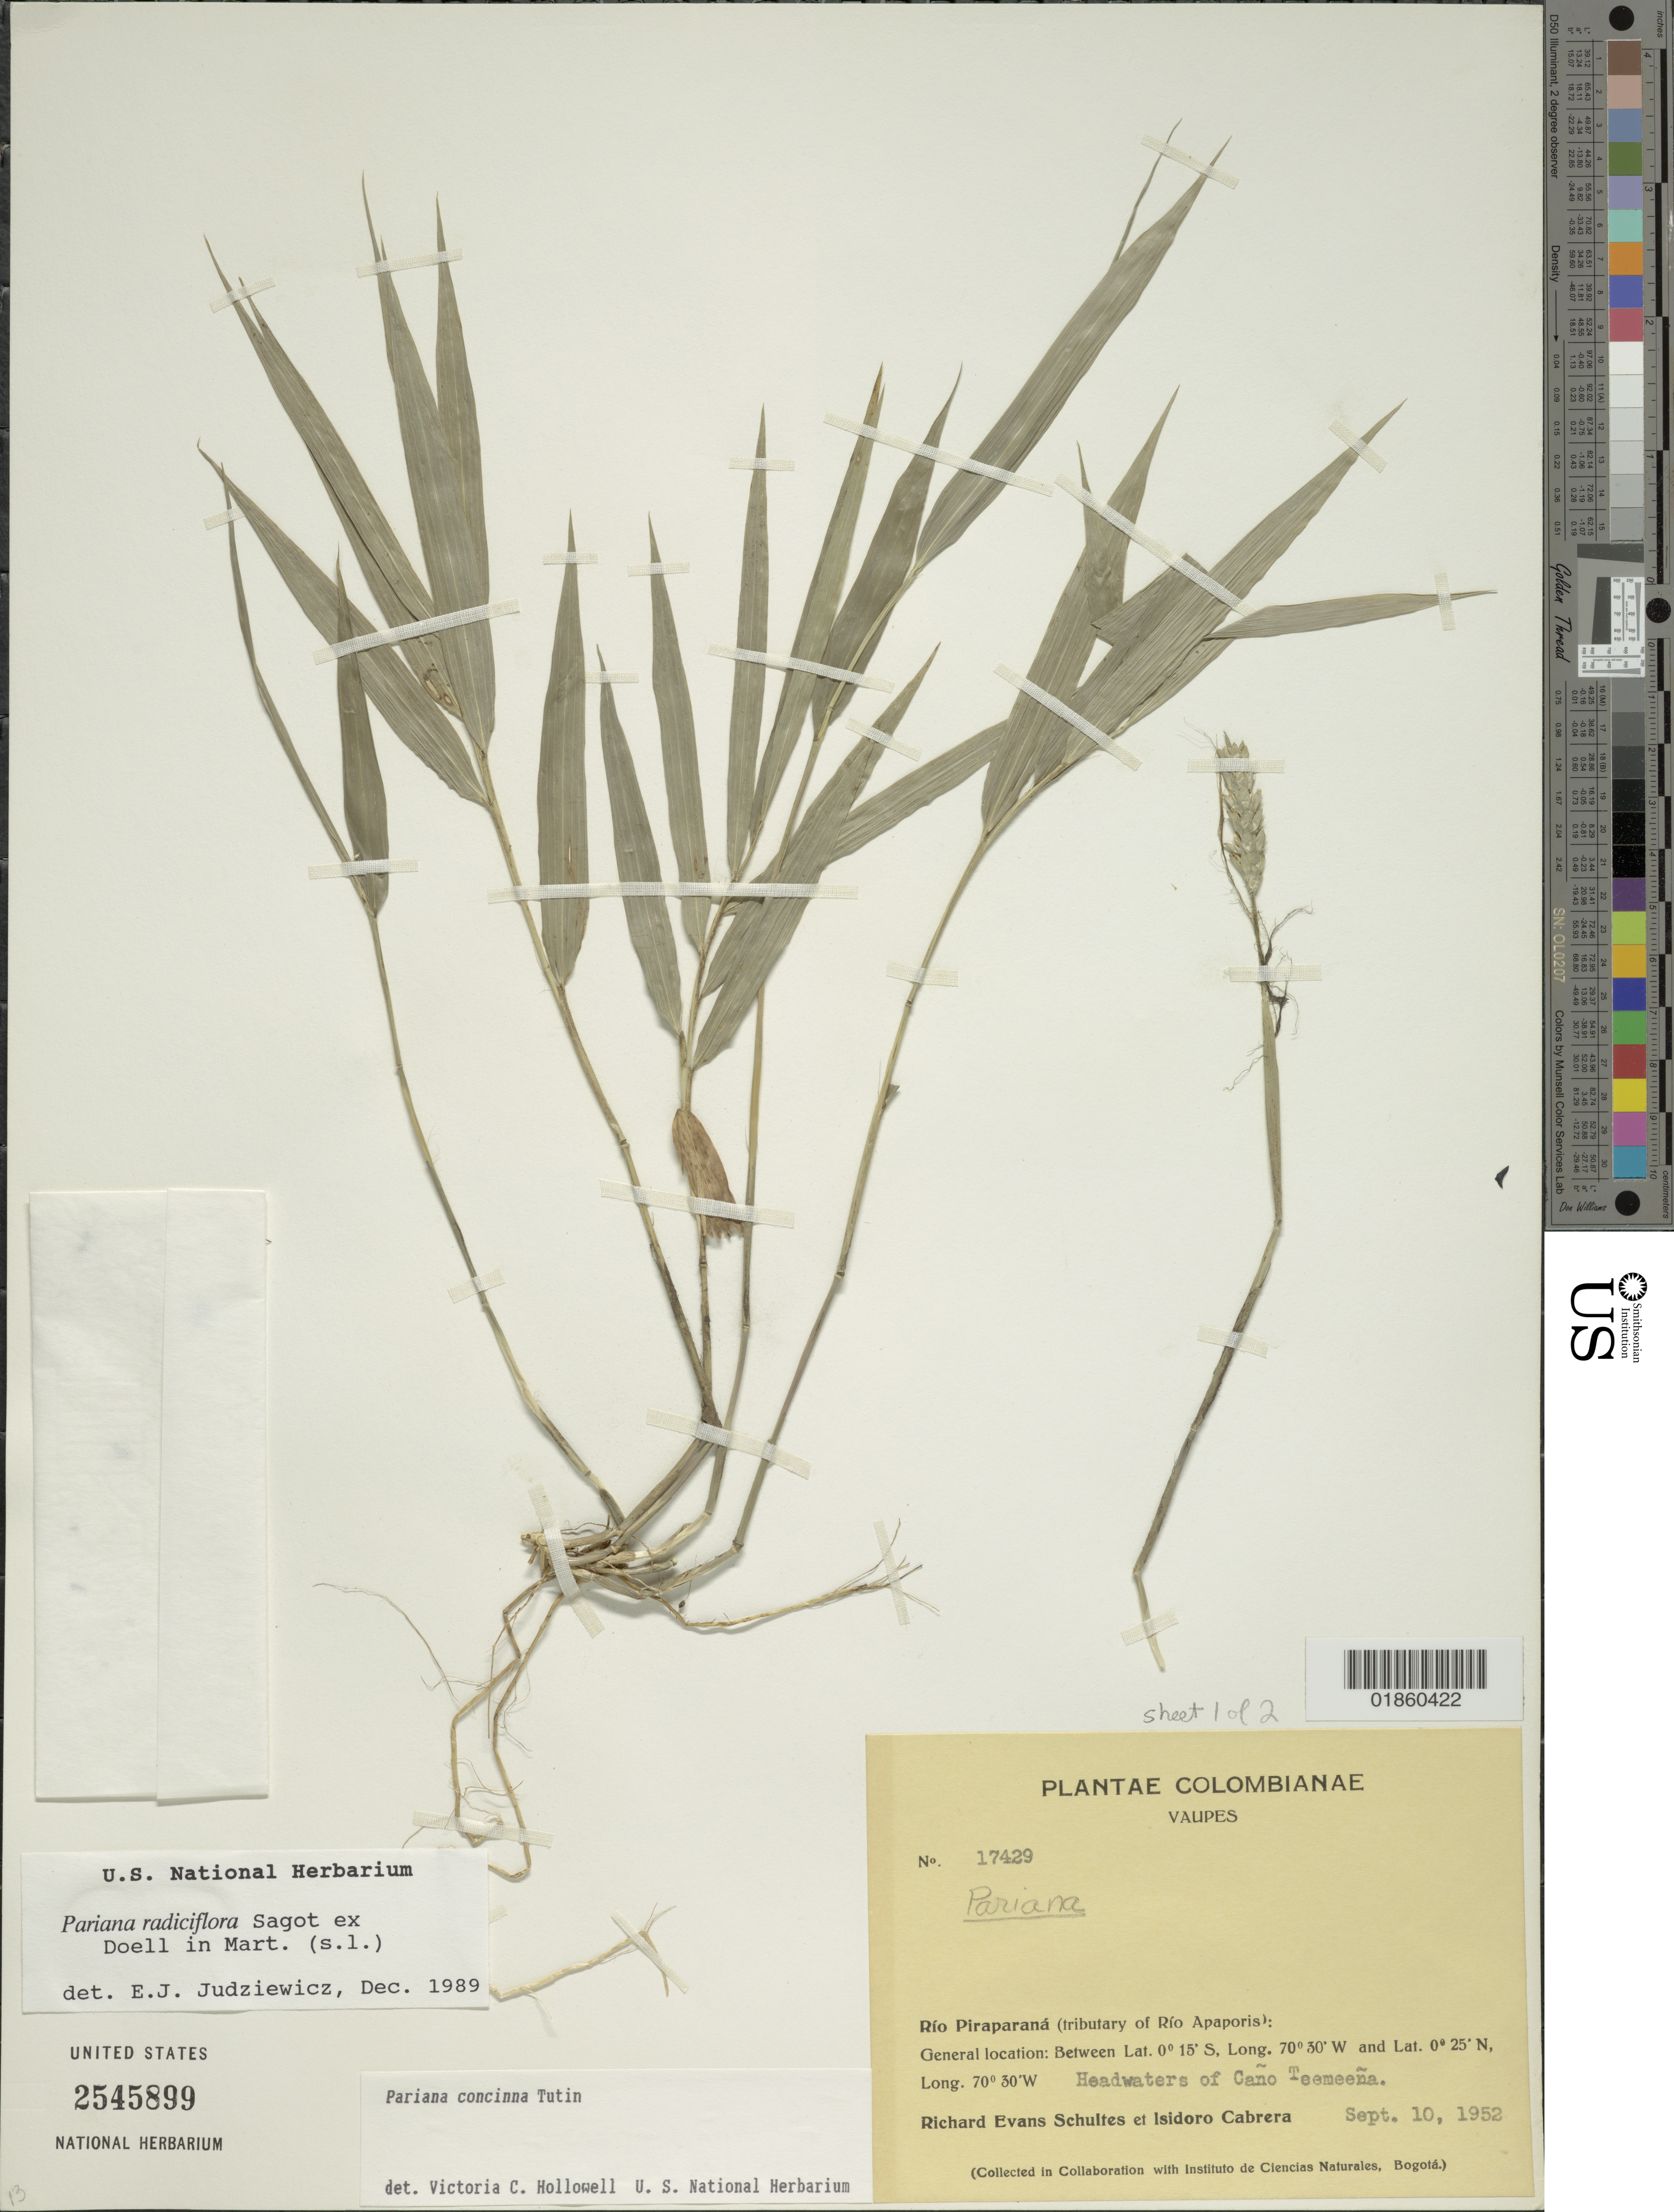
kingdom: Plantae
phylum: Tracheophyta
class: Liliopsida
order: Poales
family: Poaceae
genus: Pariana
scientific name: Pariana radiciflora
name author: Sagot ex Döll in Mart.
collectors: R. E. Schultes & I. Cabrera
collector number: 17429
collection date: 1952-09-10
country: Colombia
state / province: Vaupés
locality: Rio Piraparana (tributary of Rio Apaporis), headwaters of Cano Teemeena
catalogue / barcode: US 2545899